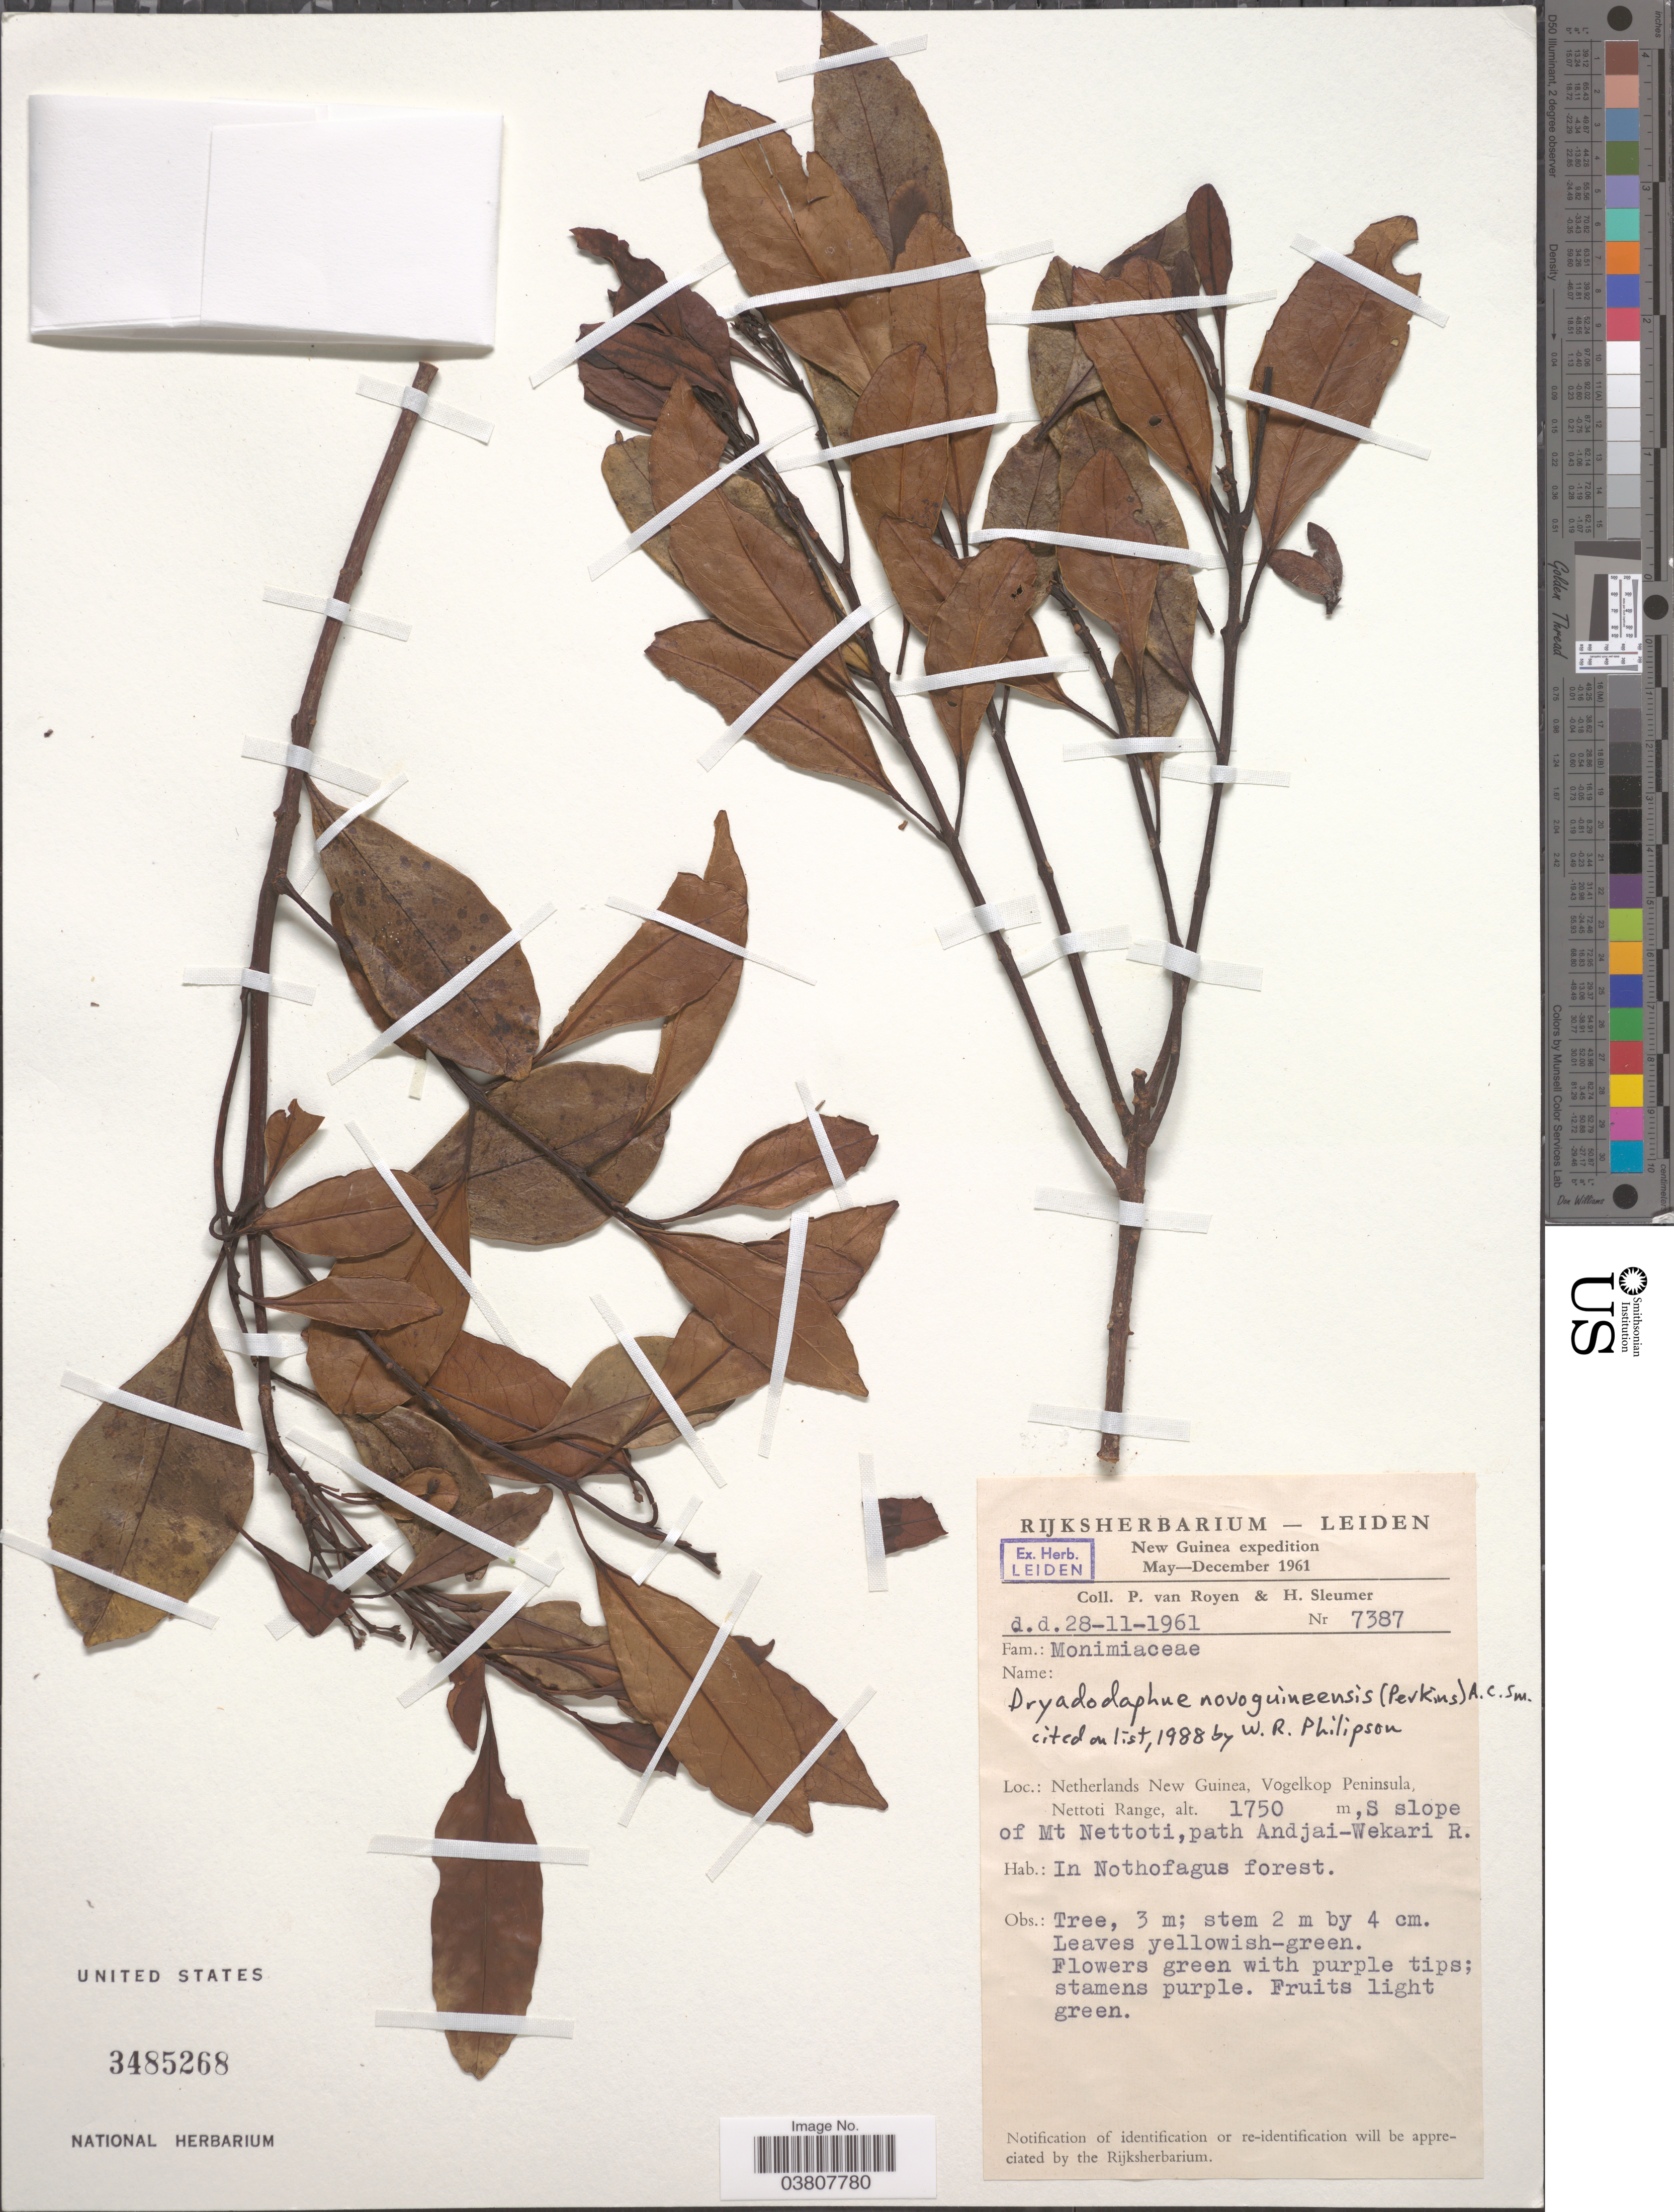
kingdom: Plantae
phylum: Tracheophyta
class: Magnoliopsida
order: Laurales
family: Atherospermataceae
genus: Dryadodaphne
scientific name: Dryadodaphne novoguineensis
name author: (Perkins) A.C. Sm.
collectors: P. van Royen & H. O. Sleumer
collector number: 7387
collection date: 1961-11-28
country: Indonesia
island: New Guinea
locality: New Guinea. Netherlands New Guinea, Vogelkop Peninsula, Nettoti Range, S slope of Mt Nettoti, path Andjai - Wekari R.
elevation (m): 1750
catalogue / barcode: US 3485268